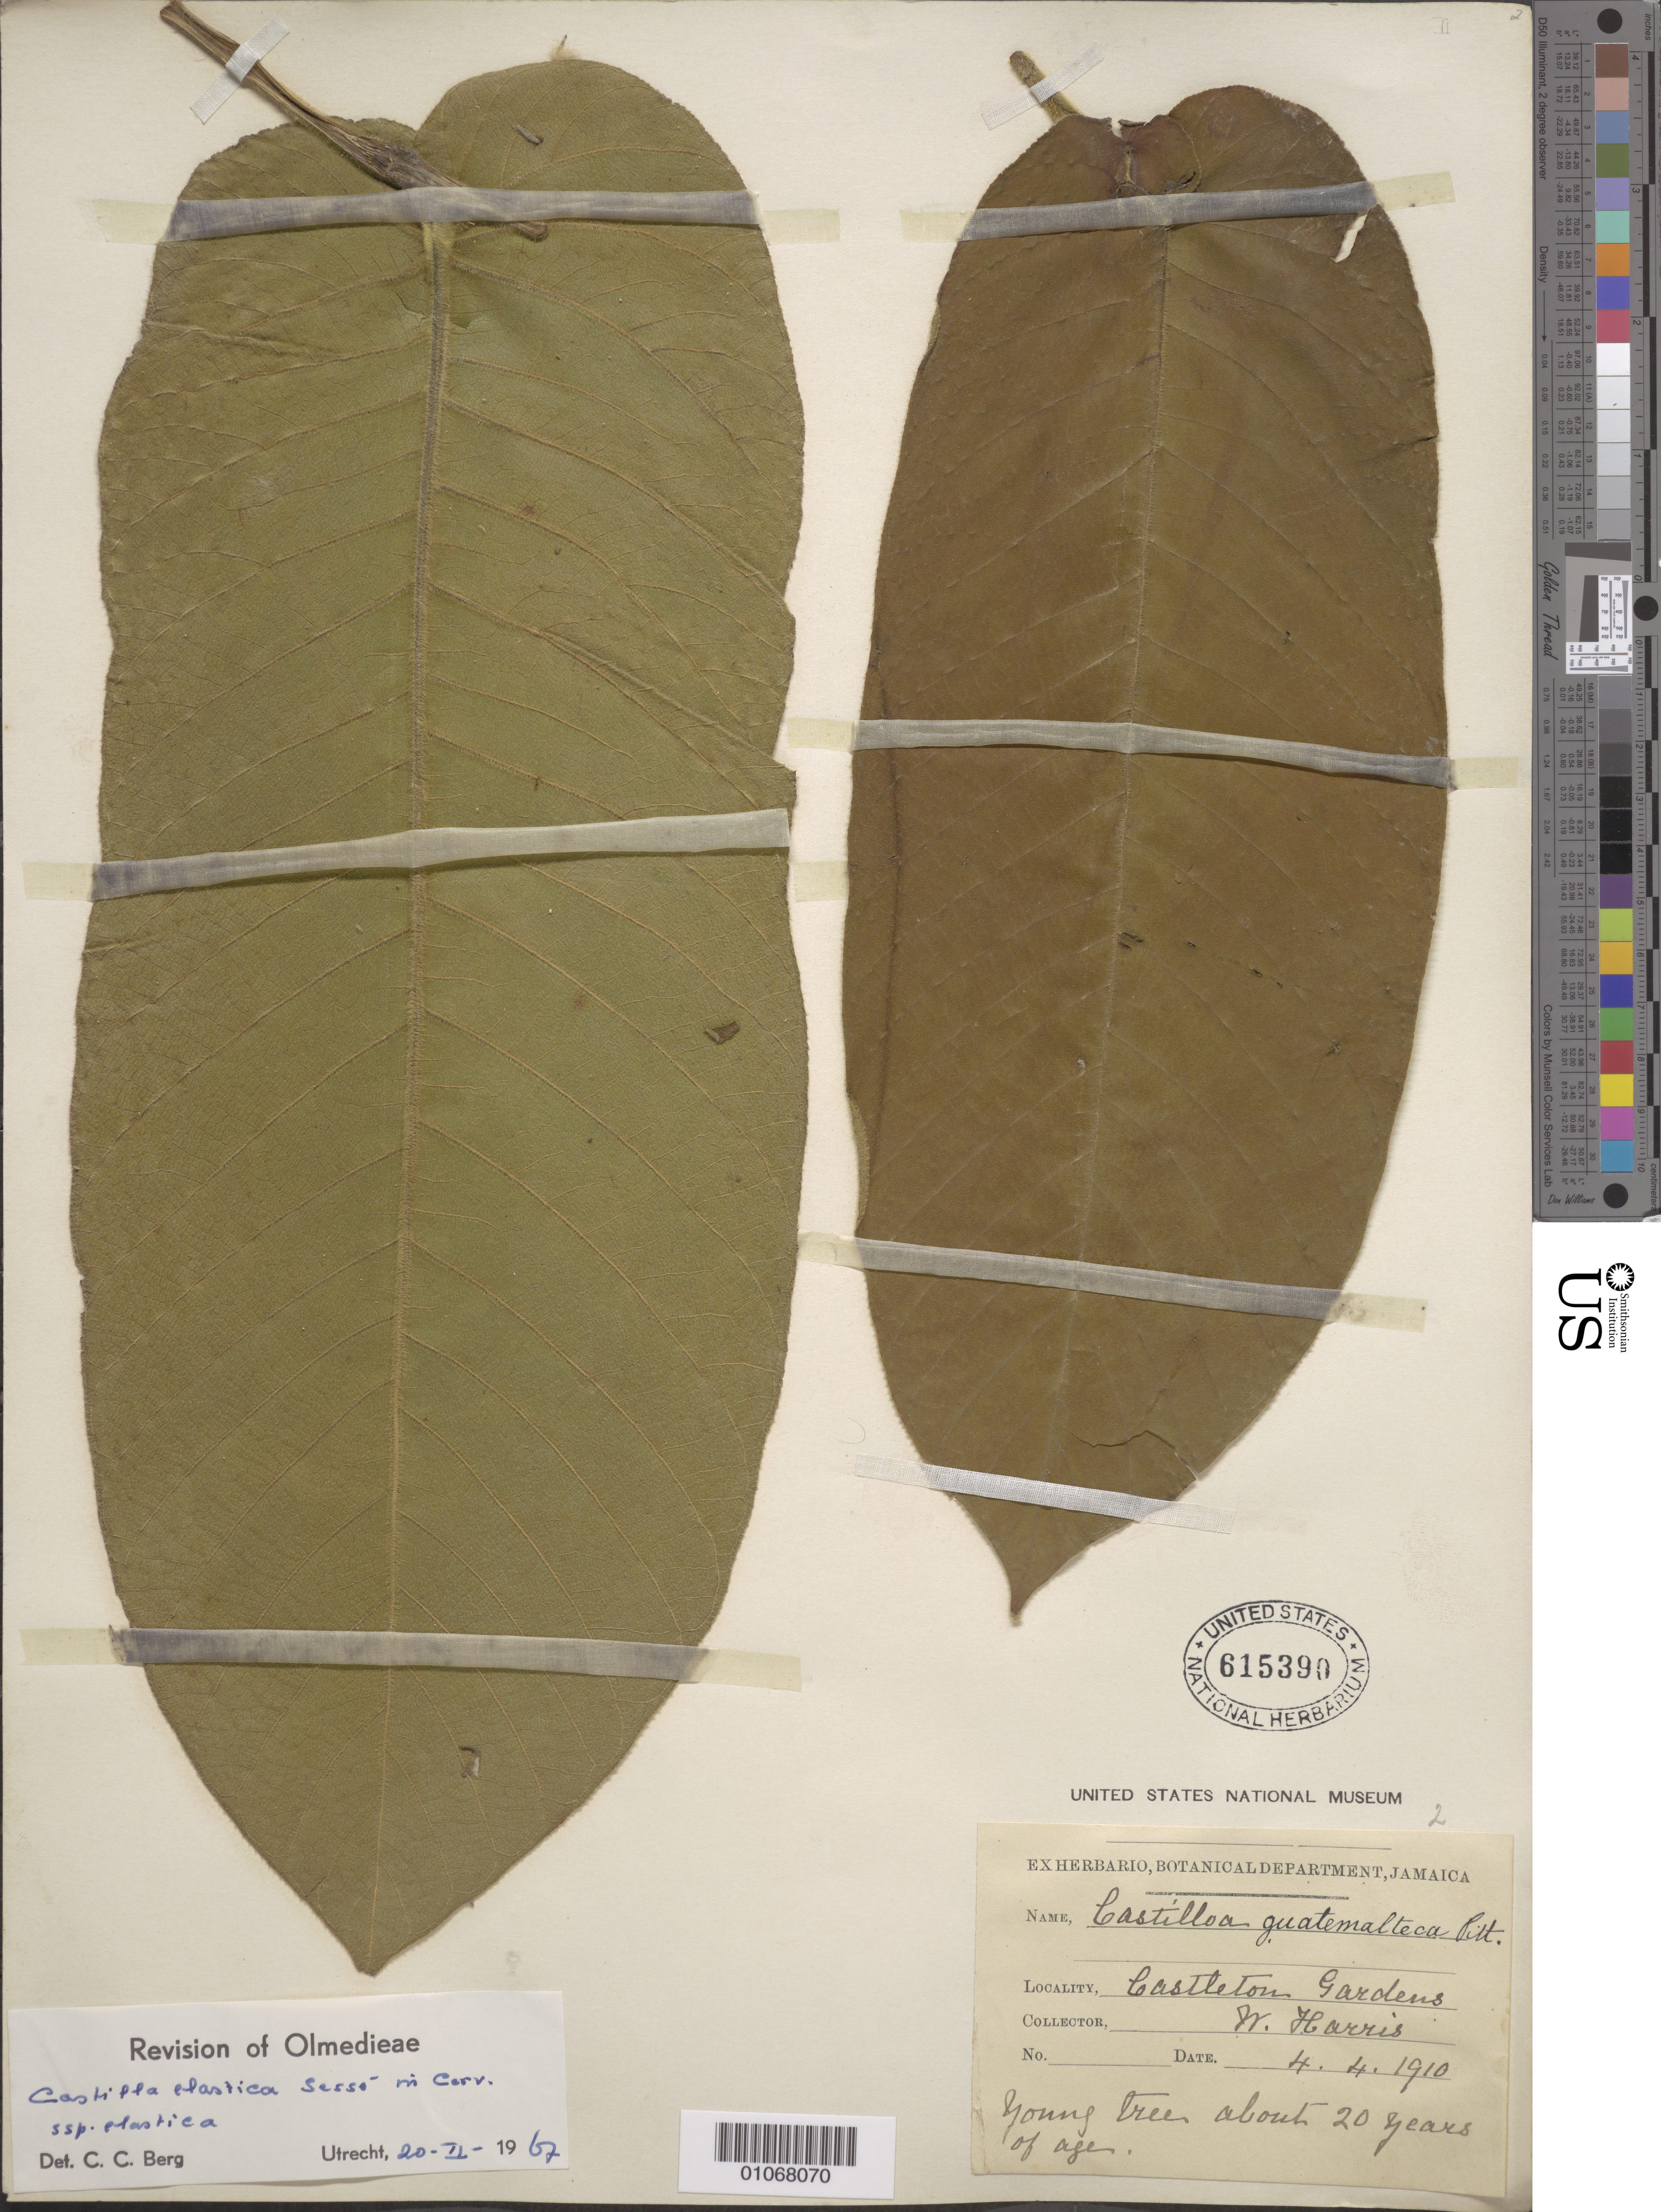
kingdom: Plantae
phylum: Tracheophyta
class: Magnoliopsida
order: Rosales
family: Moraceae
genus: Castilla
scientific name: Castilla elastica subsp. costaricana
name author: (Liebm.) C.C. Berg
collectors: W. Harris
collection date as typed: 04 Apr 1910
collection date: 1910-04-04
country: Jamaica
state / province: Saint Mary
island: Jamaica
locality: Young tree about 20 years of age.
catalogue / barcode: US 615390